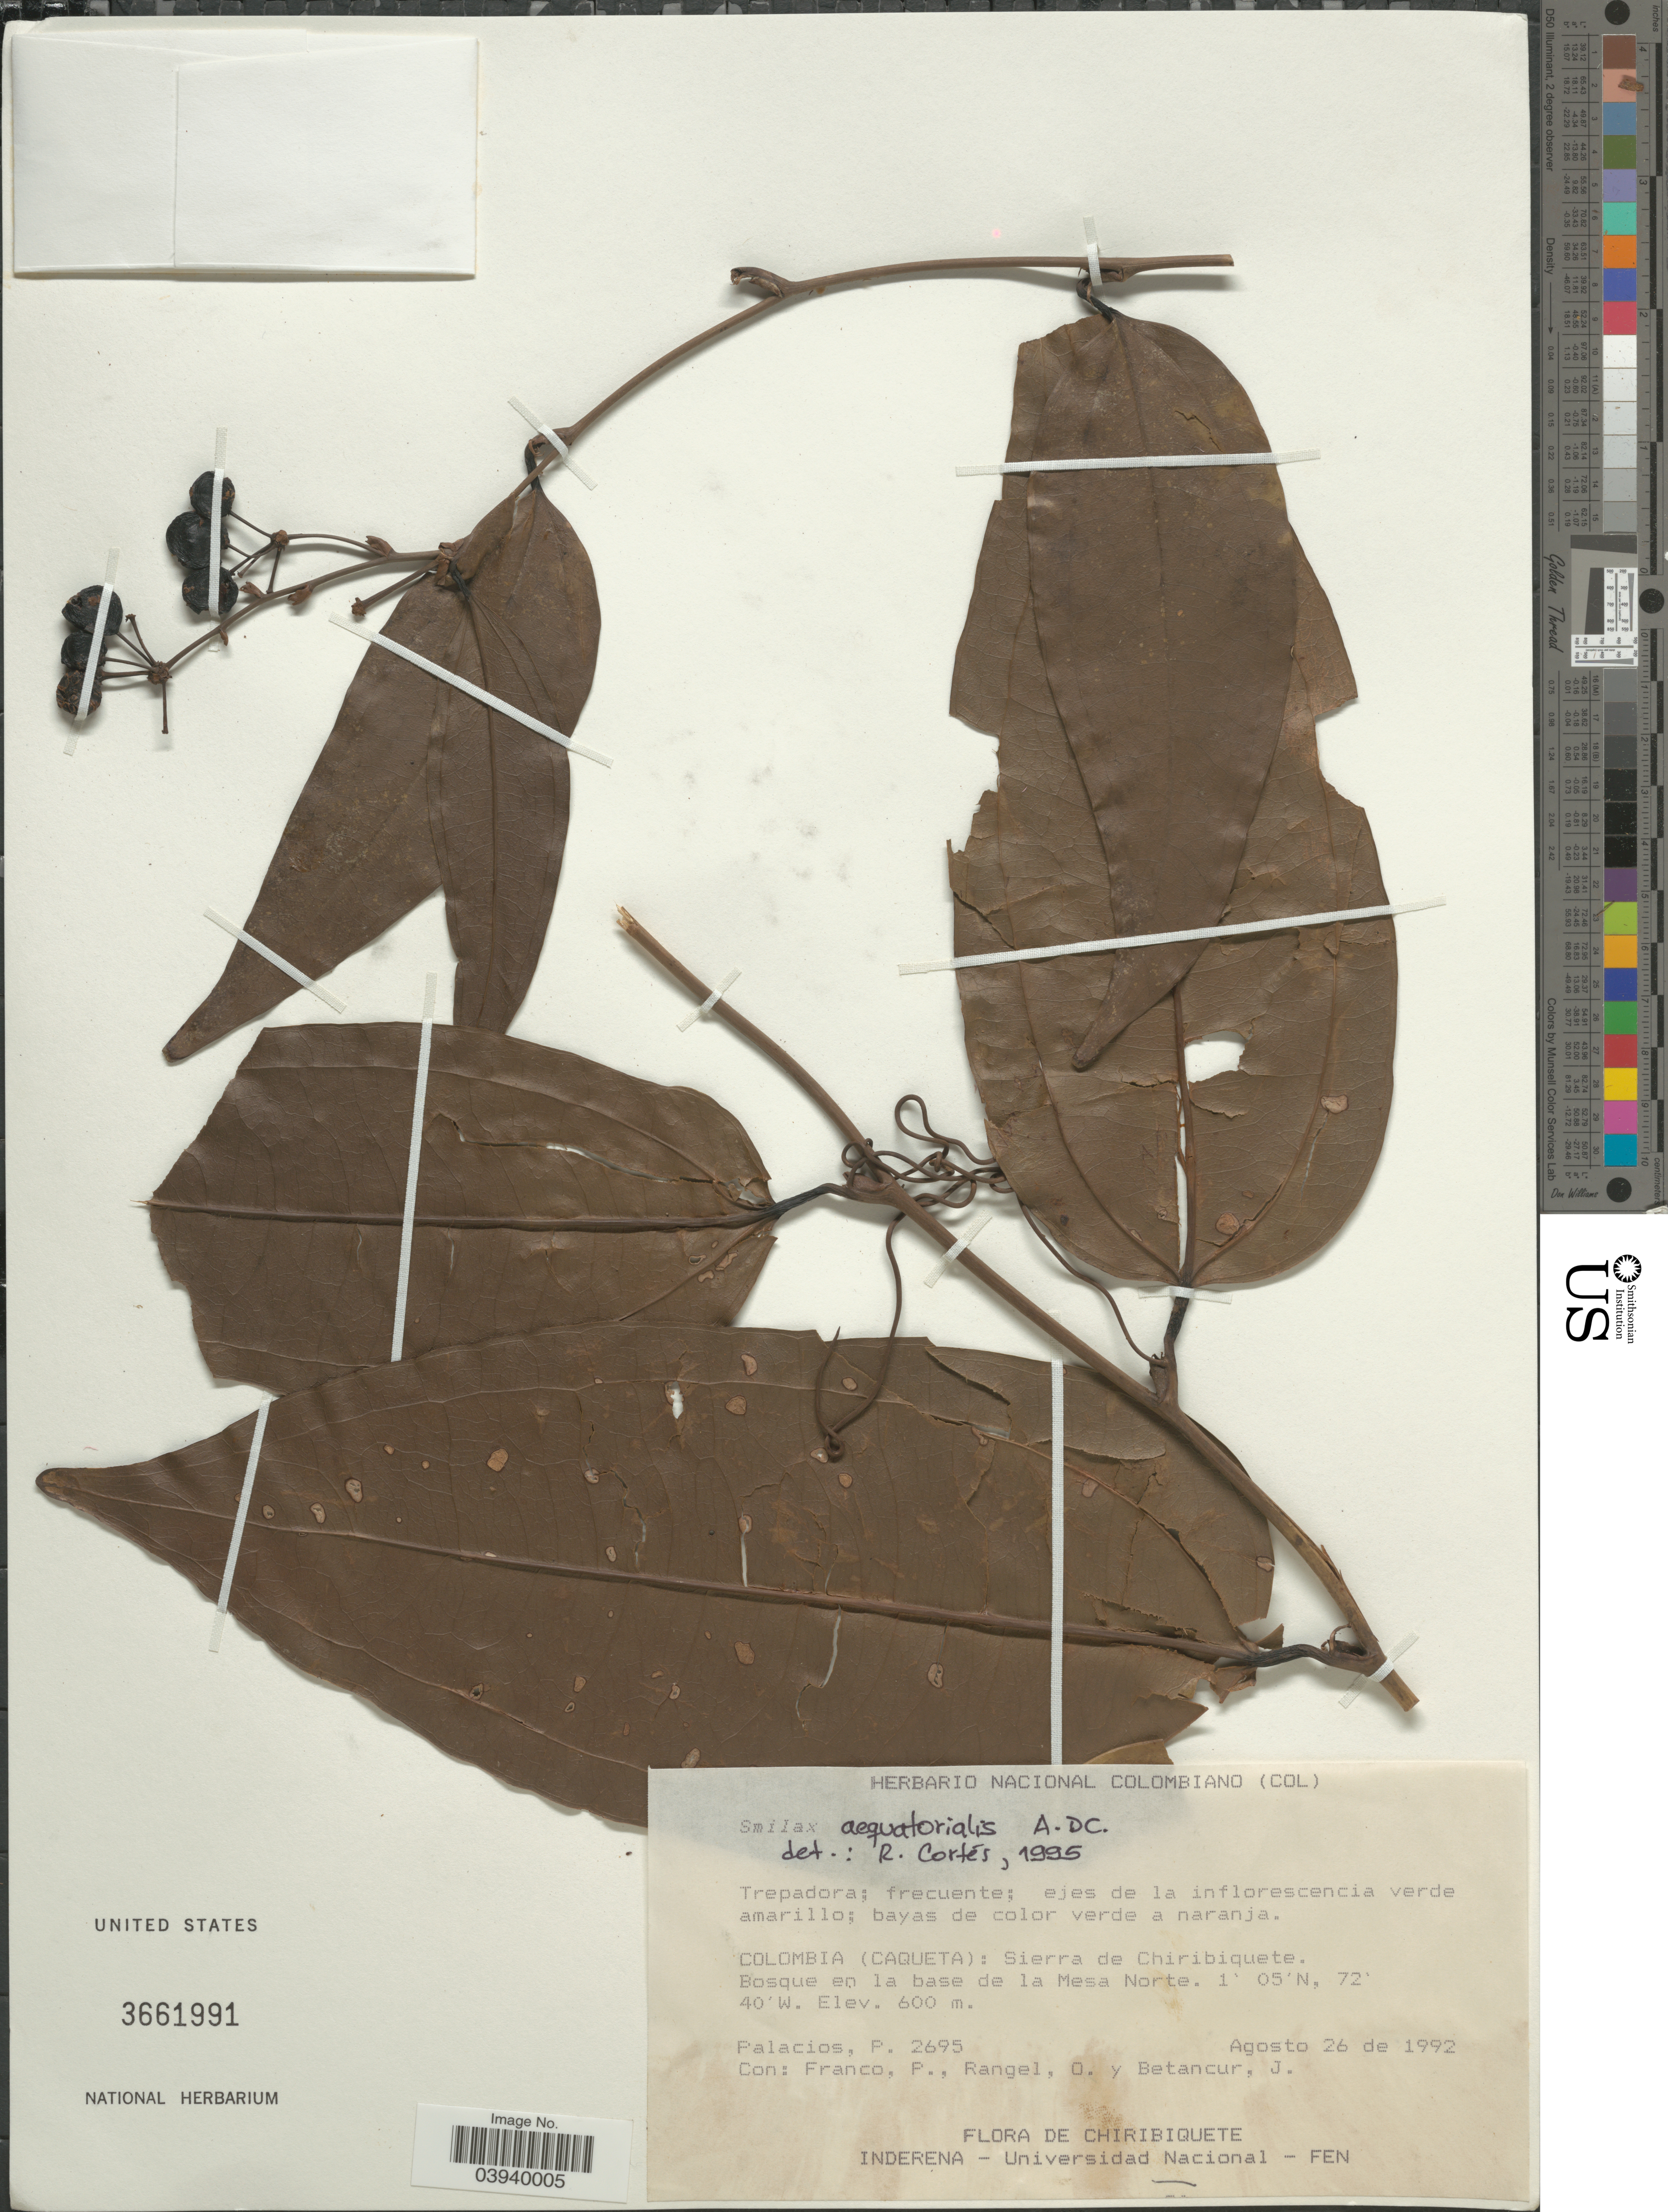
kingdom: Plantae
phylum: Tracheophyta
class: Liliopsida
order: Liliales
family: Smilacaceae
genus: Smilax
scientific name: Smilax aequatorialis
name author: A. DC.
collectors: P. Franco, O. Rangel & J. Betancur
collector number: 2695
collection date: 1992-08-26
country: Colombia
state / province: Caquetá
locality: Sierra de Chiribiquete. Bosque en la base de la Mesa Norte. Chiribiquete.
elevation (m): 600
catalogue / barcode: US 3661991